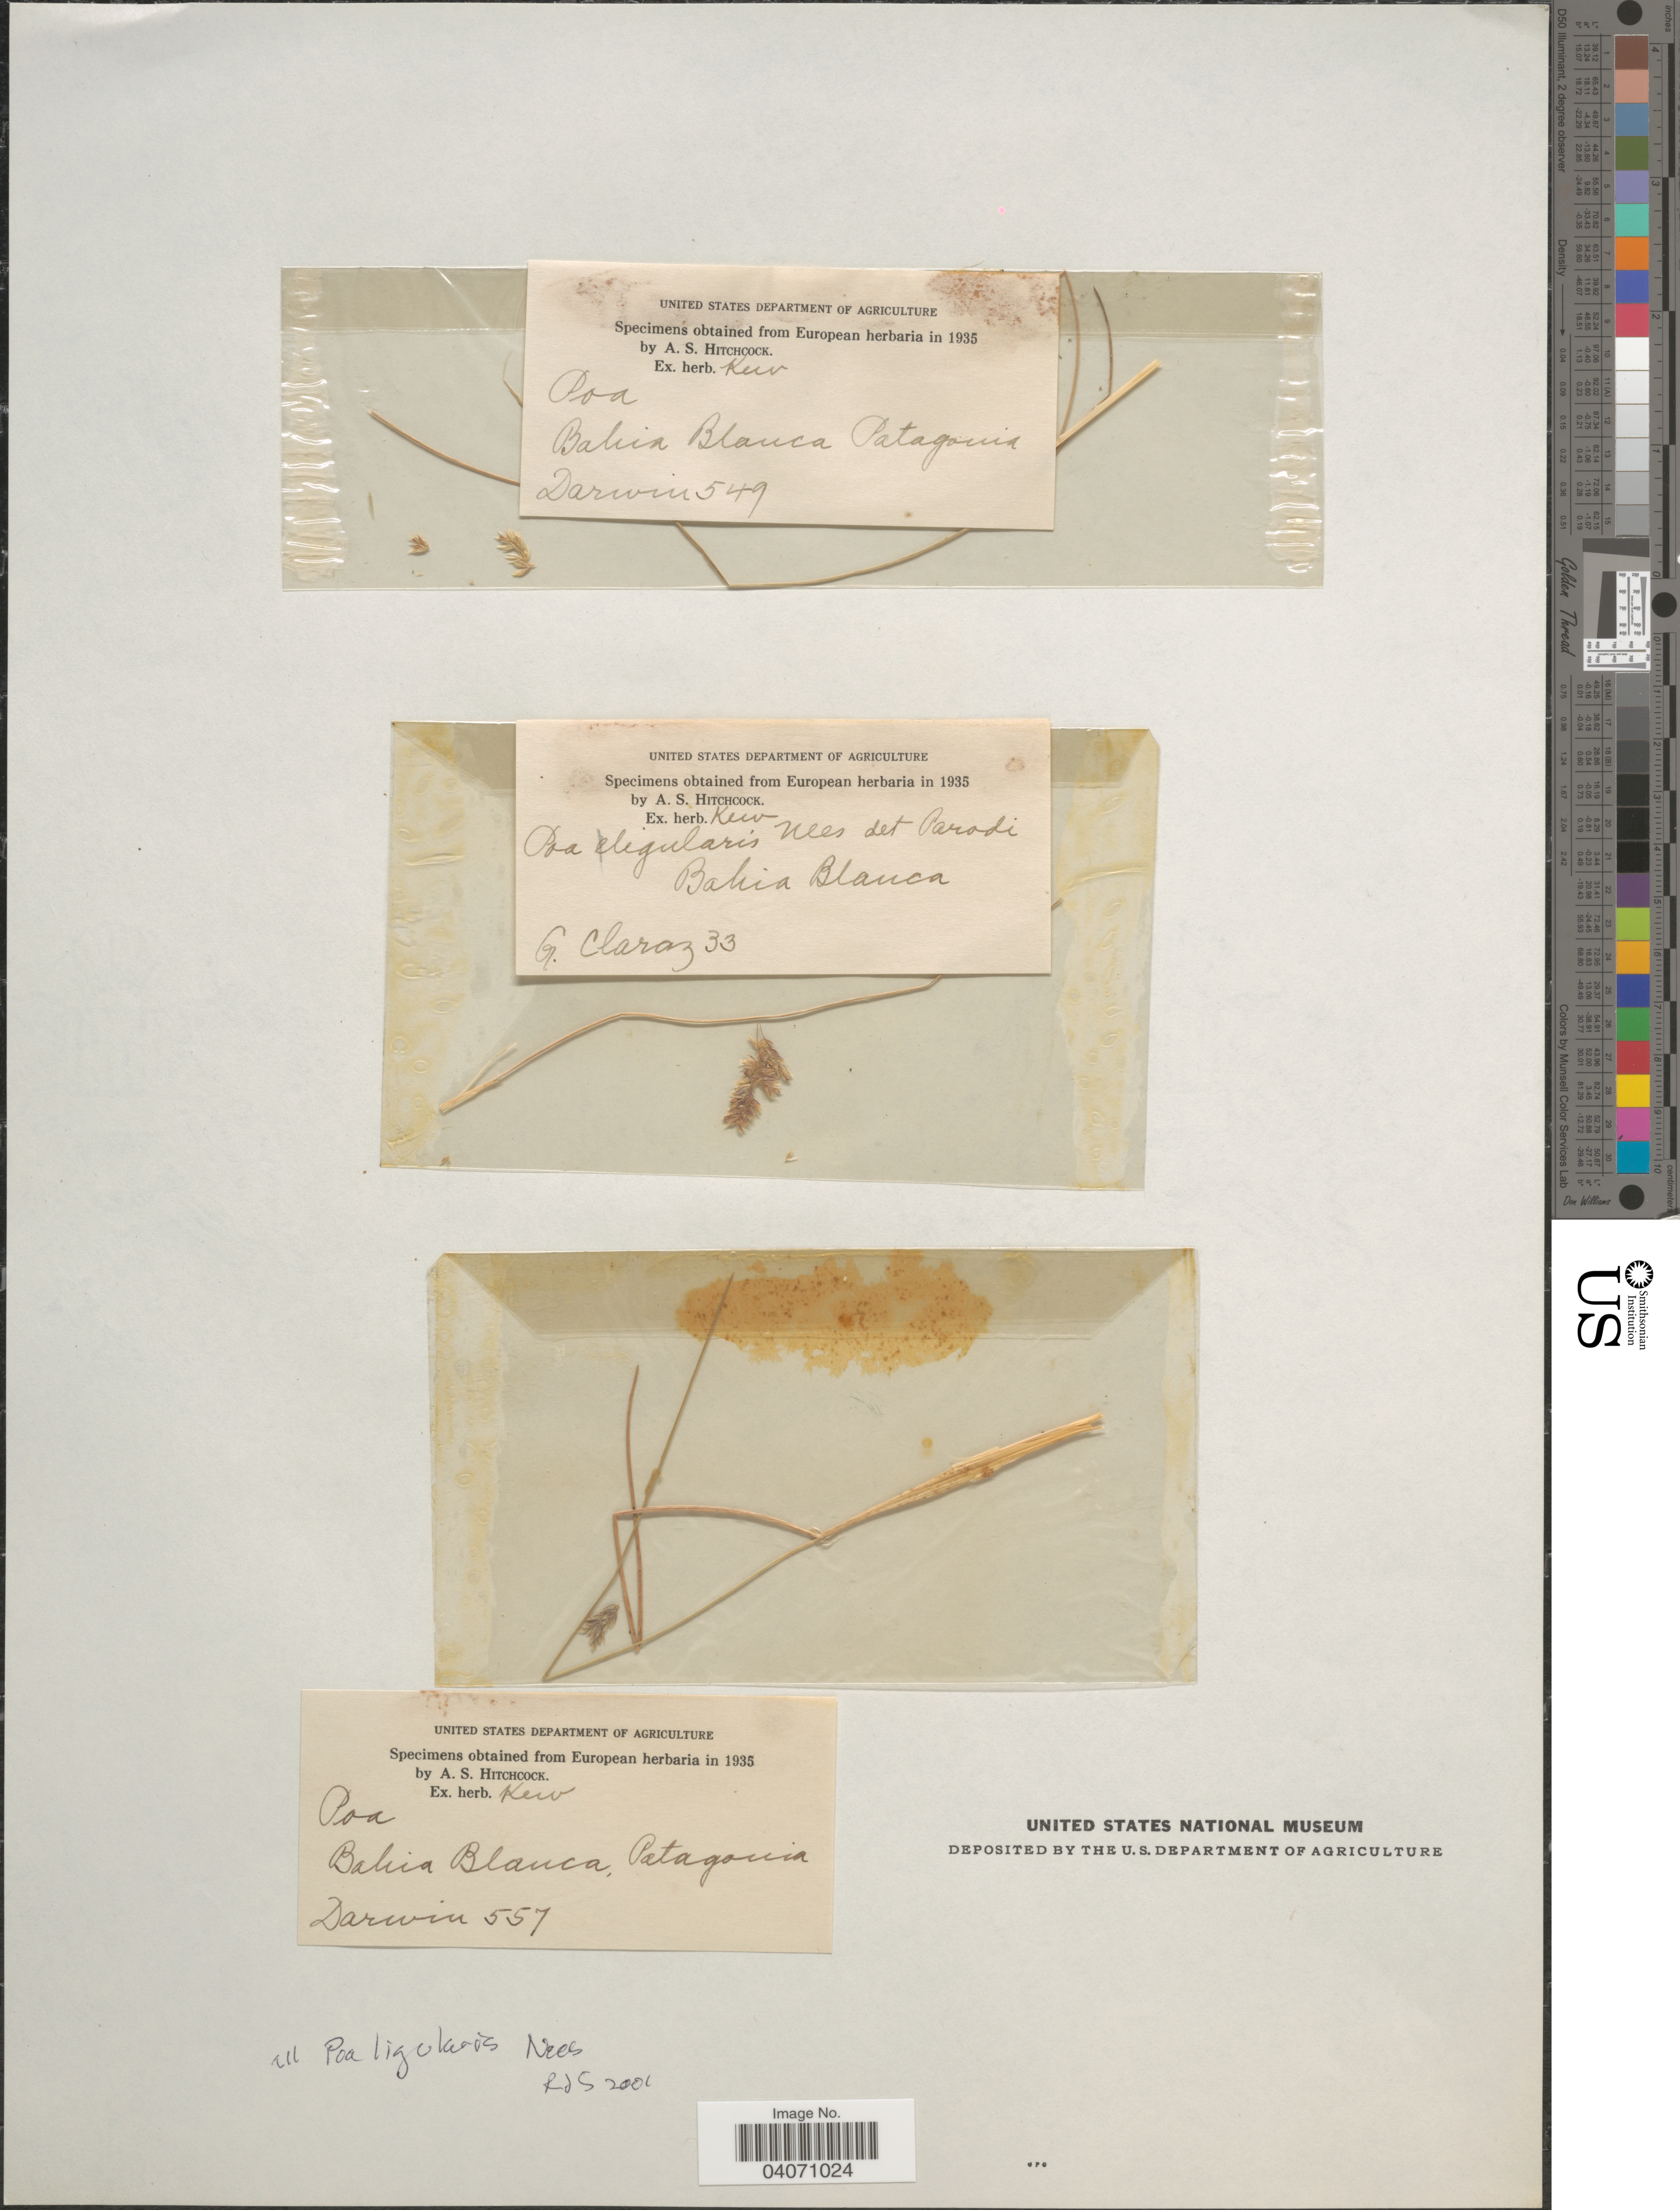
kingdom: Plantae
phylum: Tracheophyta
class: Liliopsida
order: Poales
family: Poaceae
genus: Poa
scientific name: Poa ligularis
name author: Nees ex Steud.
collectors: Darwin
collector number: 557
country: Argentina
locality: Bahia Blanca Patagonia.